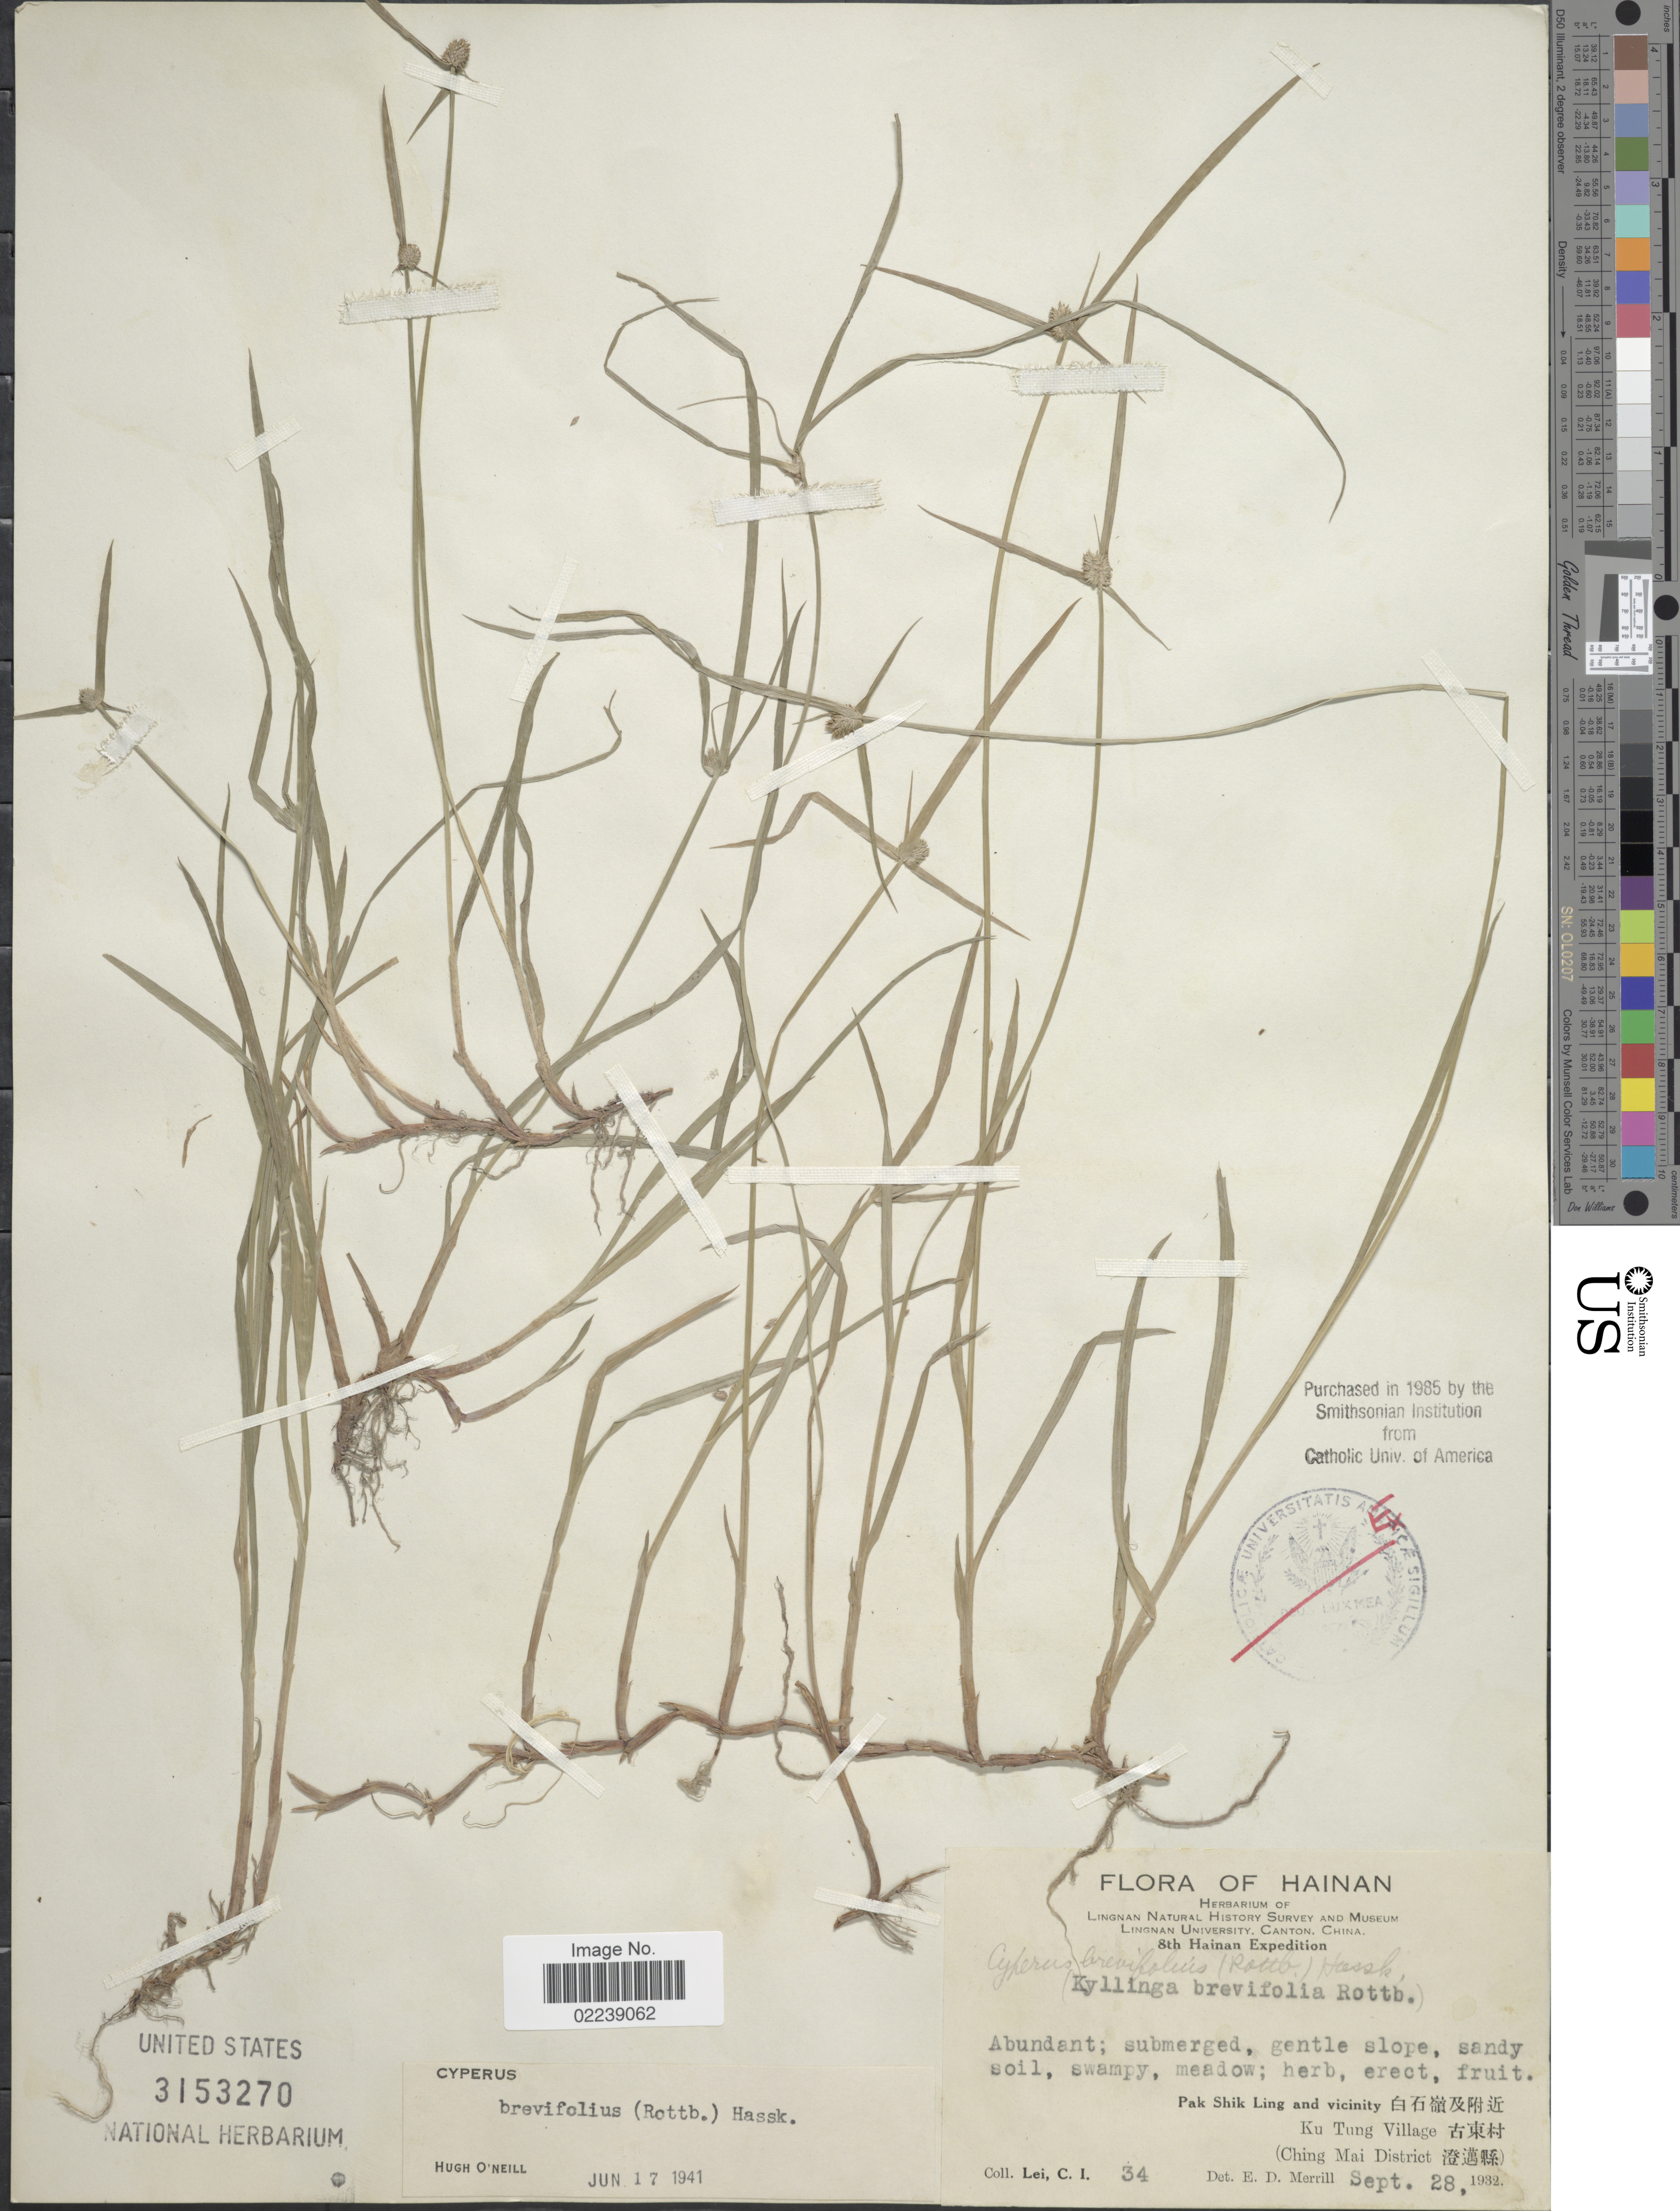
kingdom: Plantae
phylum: Tracheophyta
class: Liliopsida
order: Poales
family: Cyperaceae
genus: Cyperus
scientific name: Cyperus brevifolius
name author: (Rottb.) Hassk.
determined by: Strong, M. T., (US), Smithsonian Institution - National Museum of Natural History (UNITED STATES)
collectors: C. I. Lei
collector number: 34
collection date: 1932-09-28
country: China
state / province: Hainan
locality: Pak Shik Ling and Vicinity, Ku Tung Village, Ching Mai District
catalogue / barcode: US 3153270